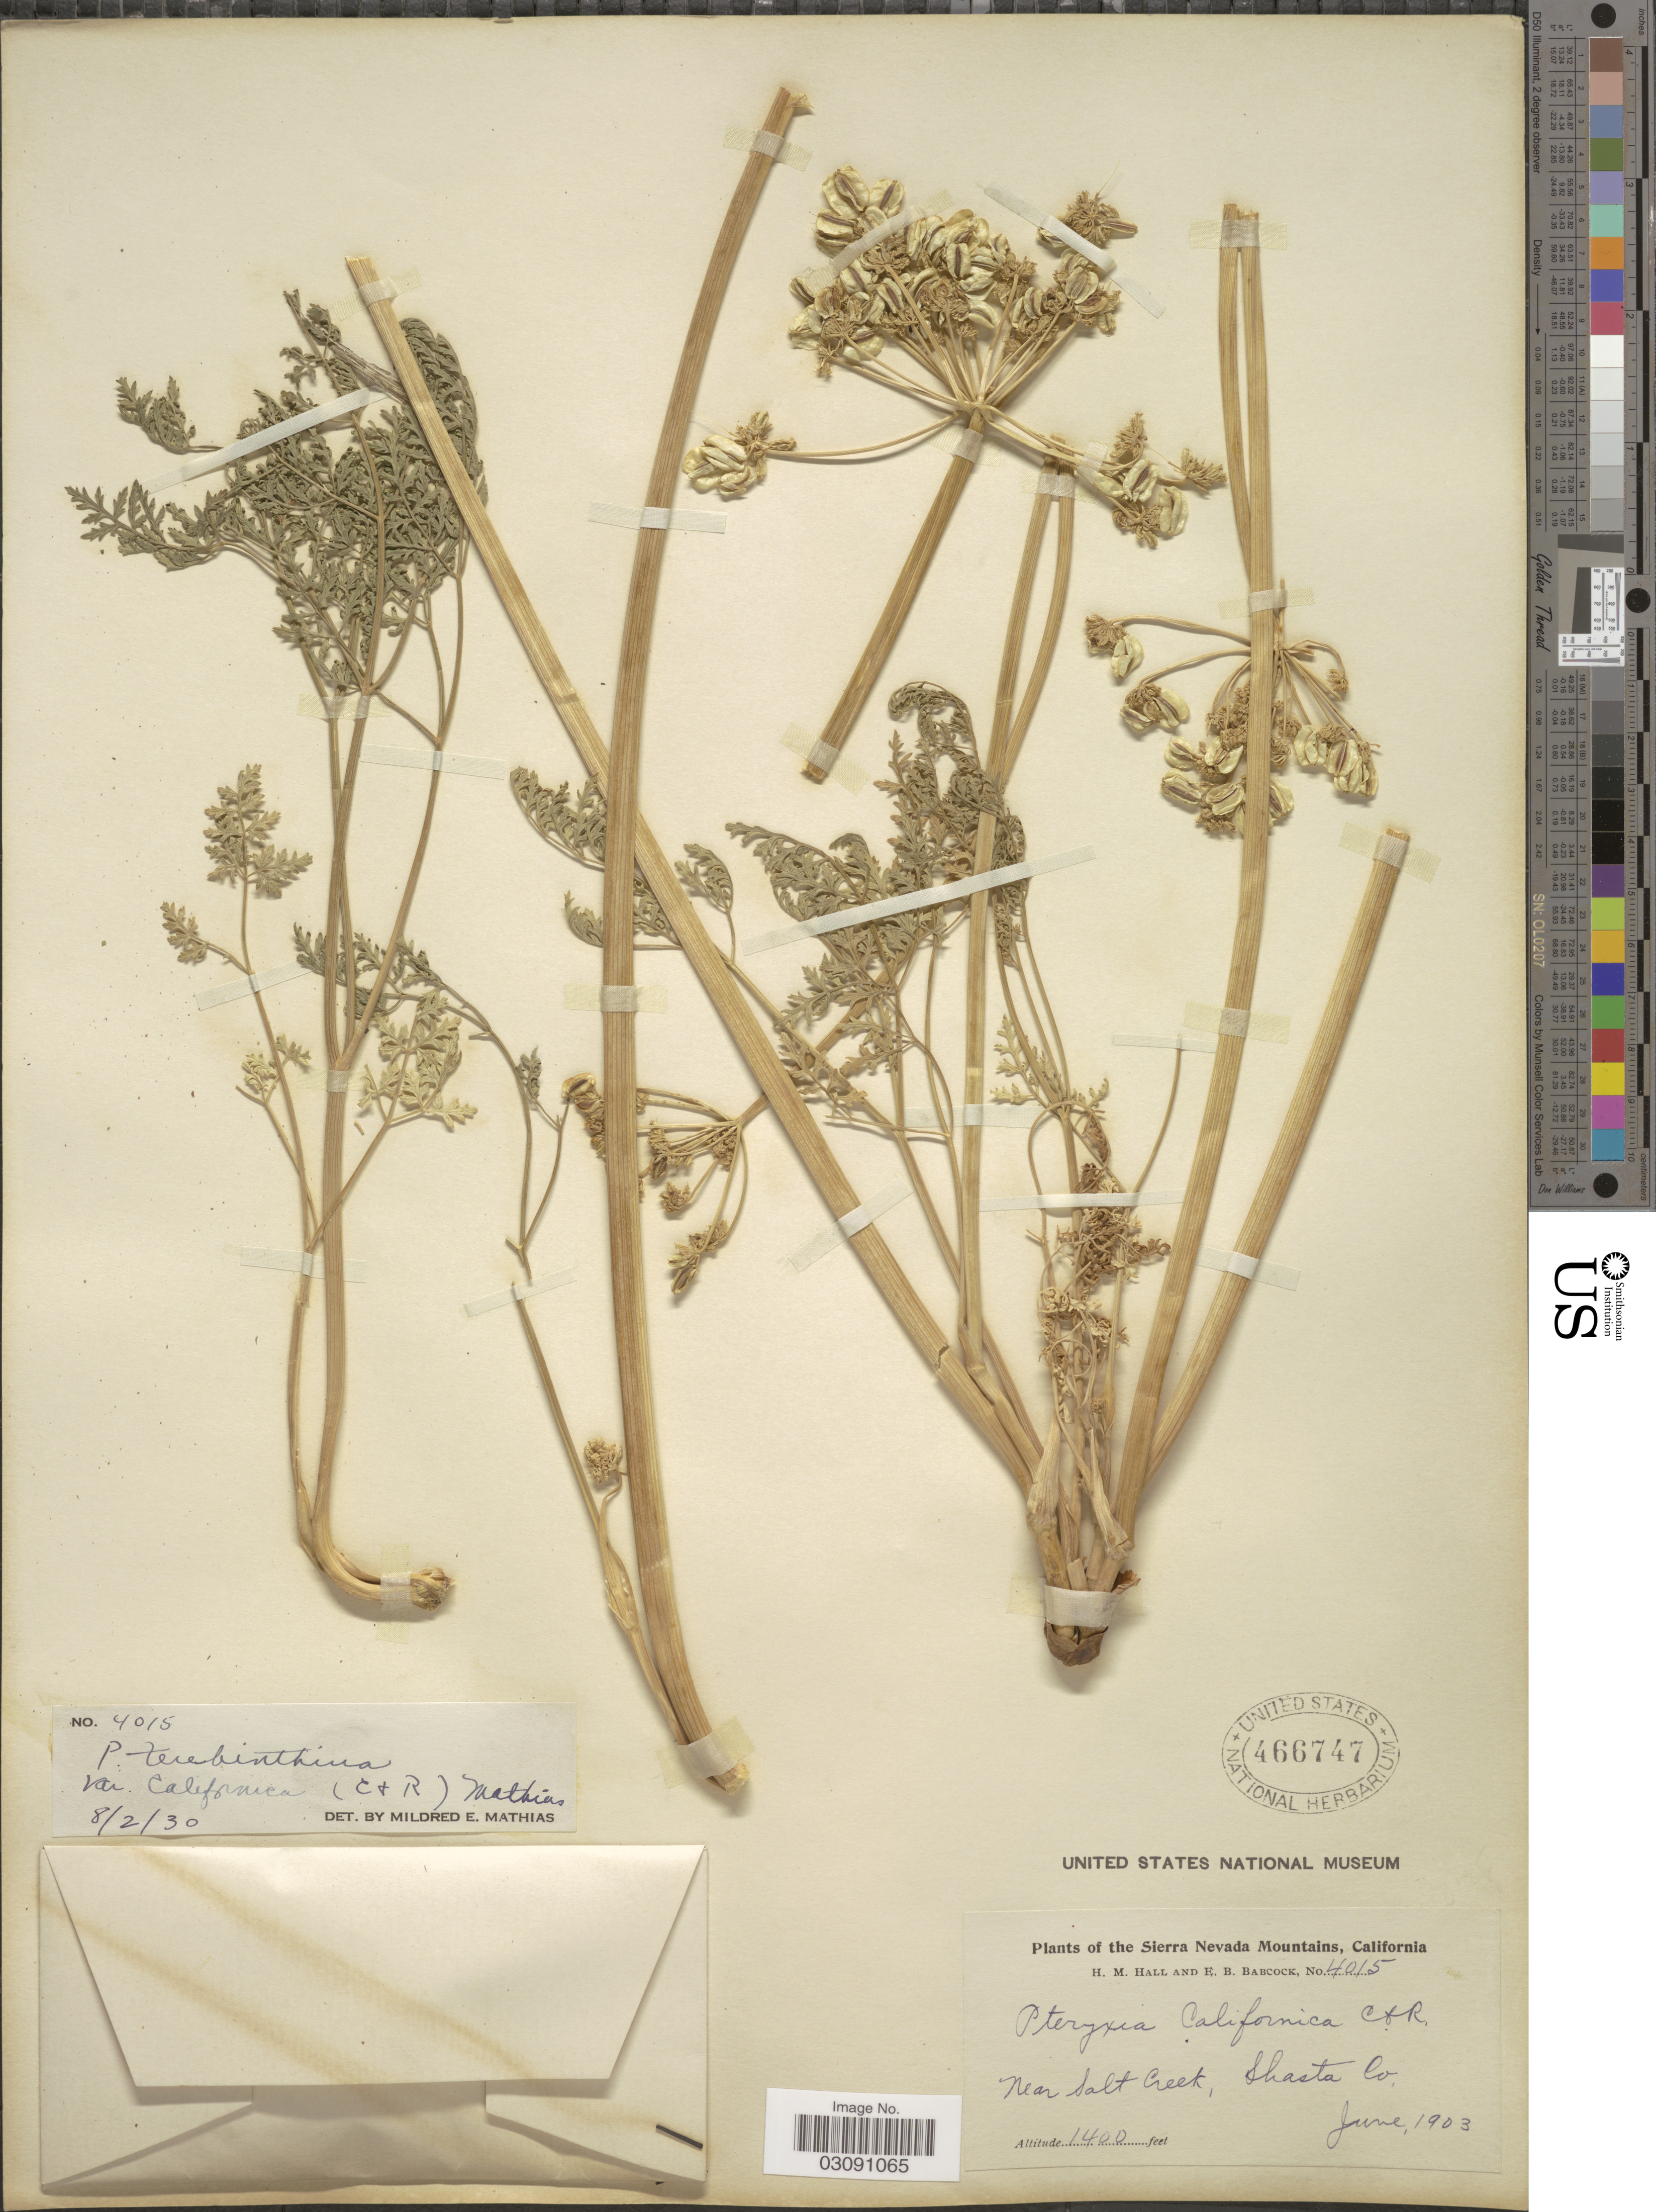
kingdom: Plantae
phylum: Tracheophyta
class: Magnoliopsida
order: Apiales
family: Apiaceae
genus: Pteryxia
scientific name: Pteryxia terebinthina var. californica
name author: (J.M. Coult. & Rose) Mathias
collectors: H. M. Hall & E. B. Babcock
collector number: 4015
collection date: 1903-06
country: United States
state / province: California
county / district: Shasta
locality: The Sierra Nevada Mountains, Near Salt Creek, Shasta Co.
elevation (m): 427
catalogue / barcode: US 466747